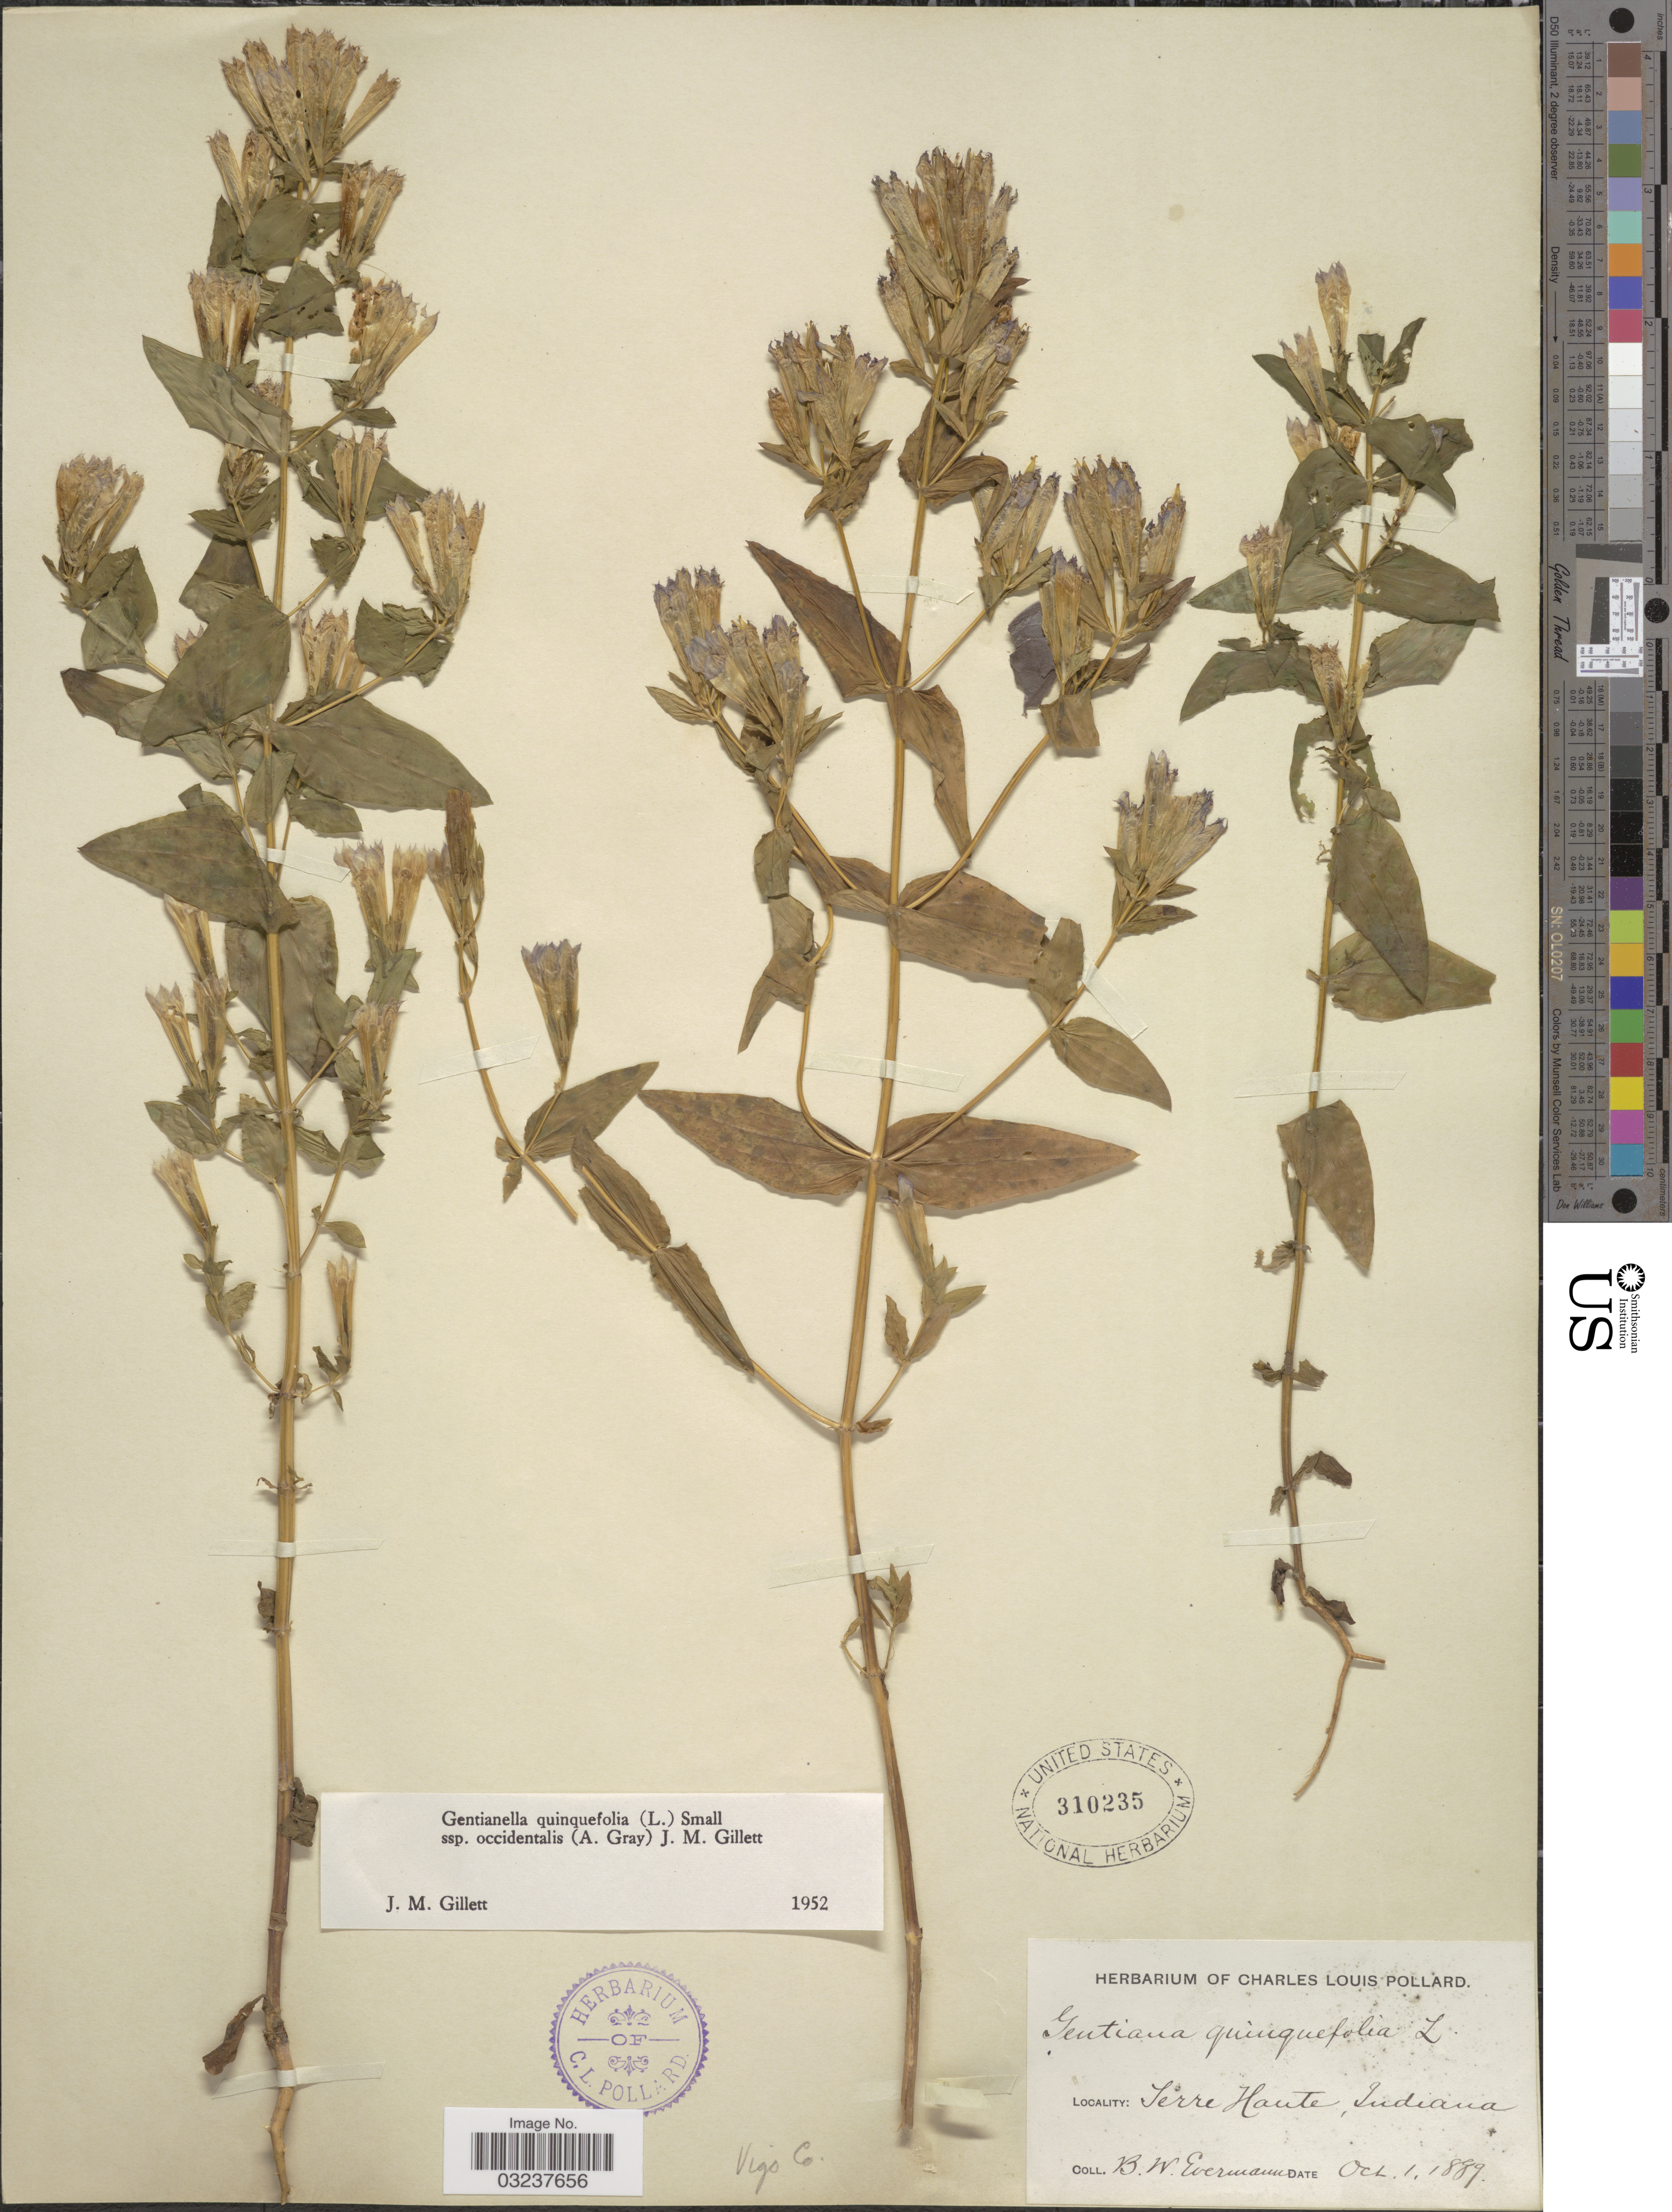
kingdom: Plantae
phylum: Tracheophyta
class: Magnoliopsida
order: Gentianales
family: Gentianaceae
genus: Gentianella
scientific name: Gentianella quinquefolia subsp. occidentalis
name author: (A. Gray) J.M. Gillett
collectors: B. W. Evermann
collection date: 1889-10-01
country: United States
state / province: Indiana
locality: Serre Haute, Vigo Co.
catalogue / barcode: US 310235